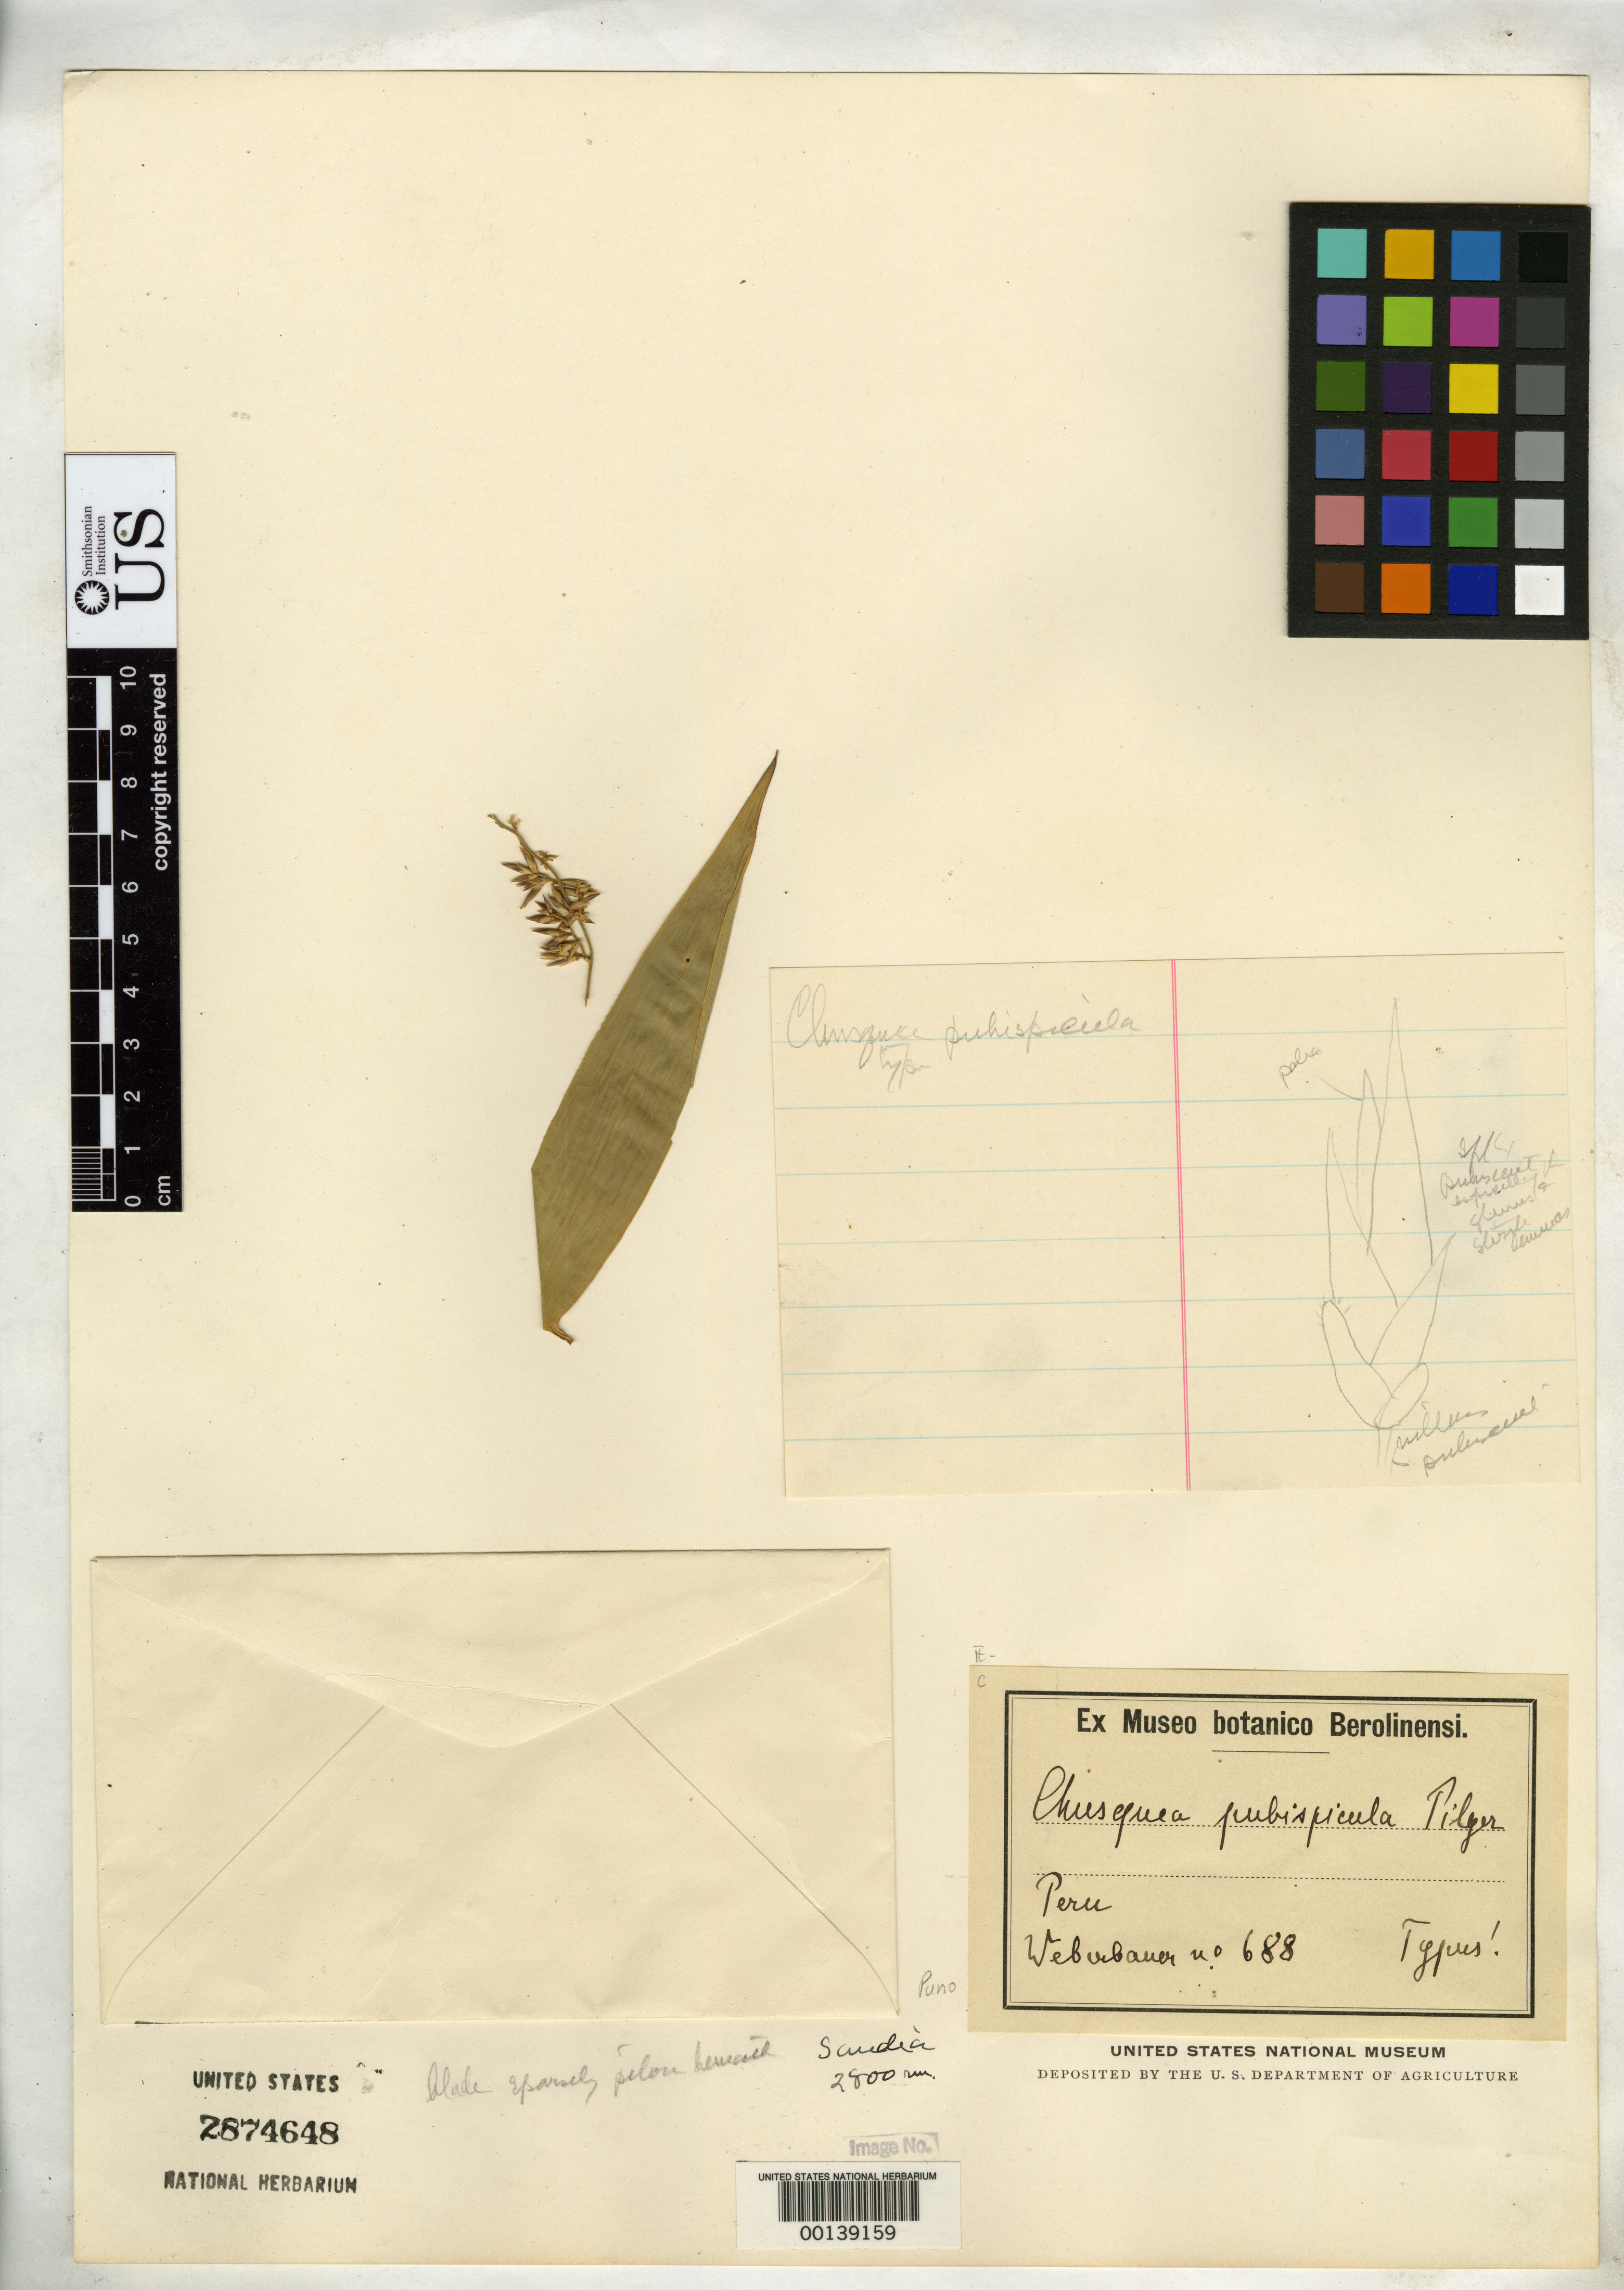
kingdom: Plantae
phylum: Tracheophyta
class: Liliopsida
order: Poales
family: Poaceae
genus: Chusquea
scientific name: Chusquea pubispicula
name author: Pilg.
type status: Type Material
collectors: A. Weberbauer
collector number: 688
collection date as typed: Apr 1902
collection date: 1902-04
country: Peru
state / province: Puno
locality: near Sandia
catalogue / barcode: US 2874648